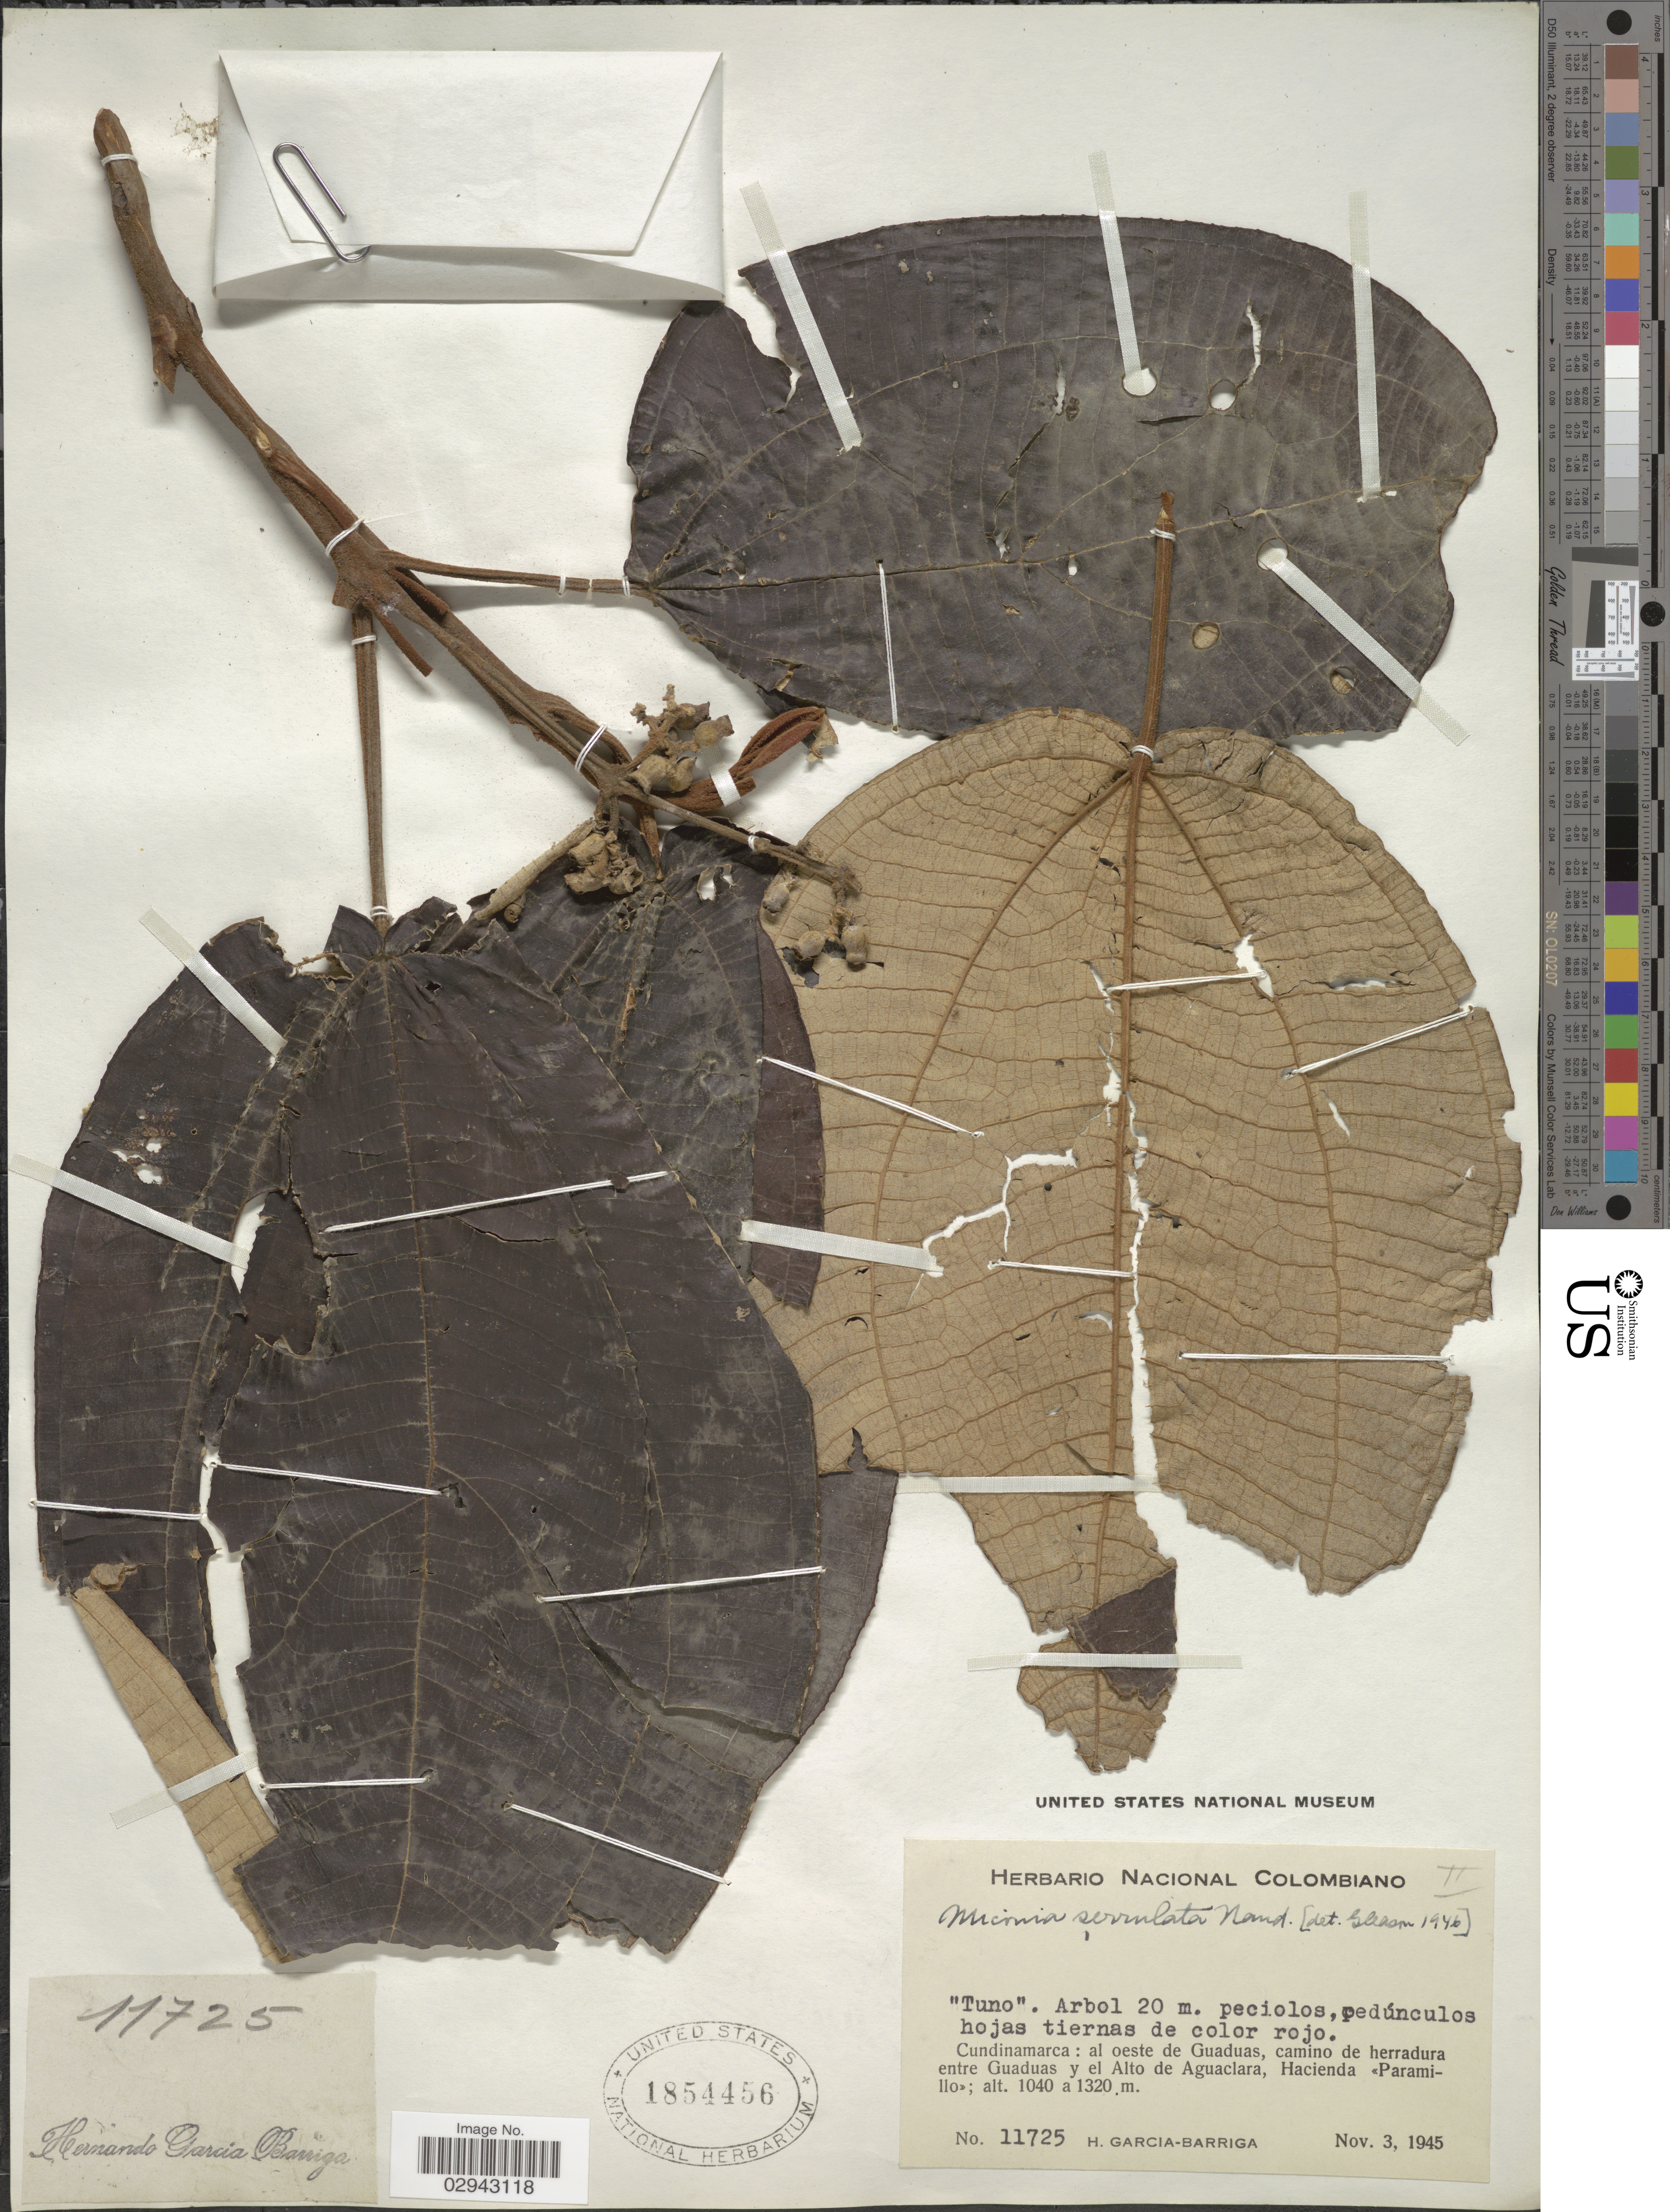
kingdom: Plantae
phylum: Tracheophyta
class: Magnoliopsida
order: Myrtales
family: Melastomataceae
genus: Miconia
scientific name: Miconia serrulata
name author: (DC.) Naudin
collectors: H. García Barriga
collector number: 11725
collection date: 1945-11-03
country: Colombia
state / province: Cundinamarca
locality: Al oeste de Guadas, camino de herradura entre Guadas y el Alto de Aguaclara, Hacienda <Paramillo>.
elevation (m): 1040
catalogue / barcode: US 1854456